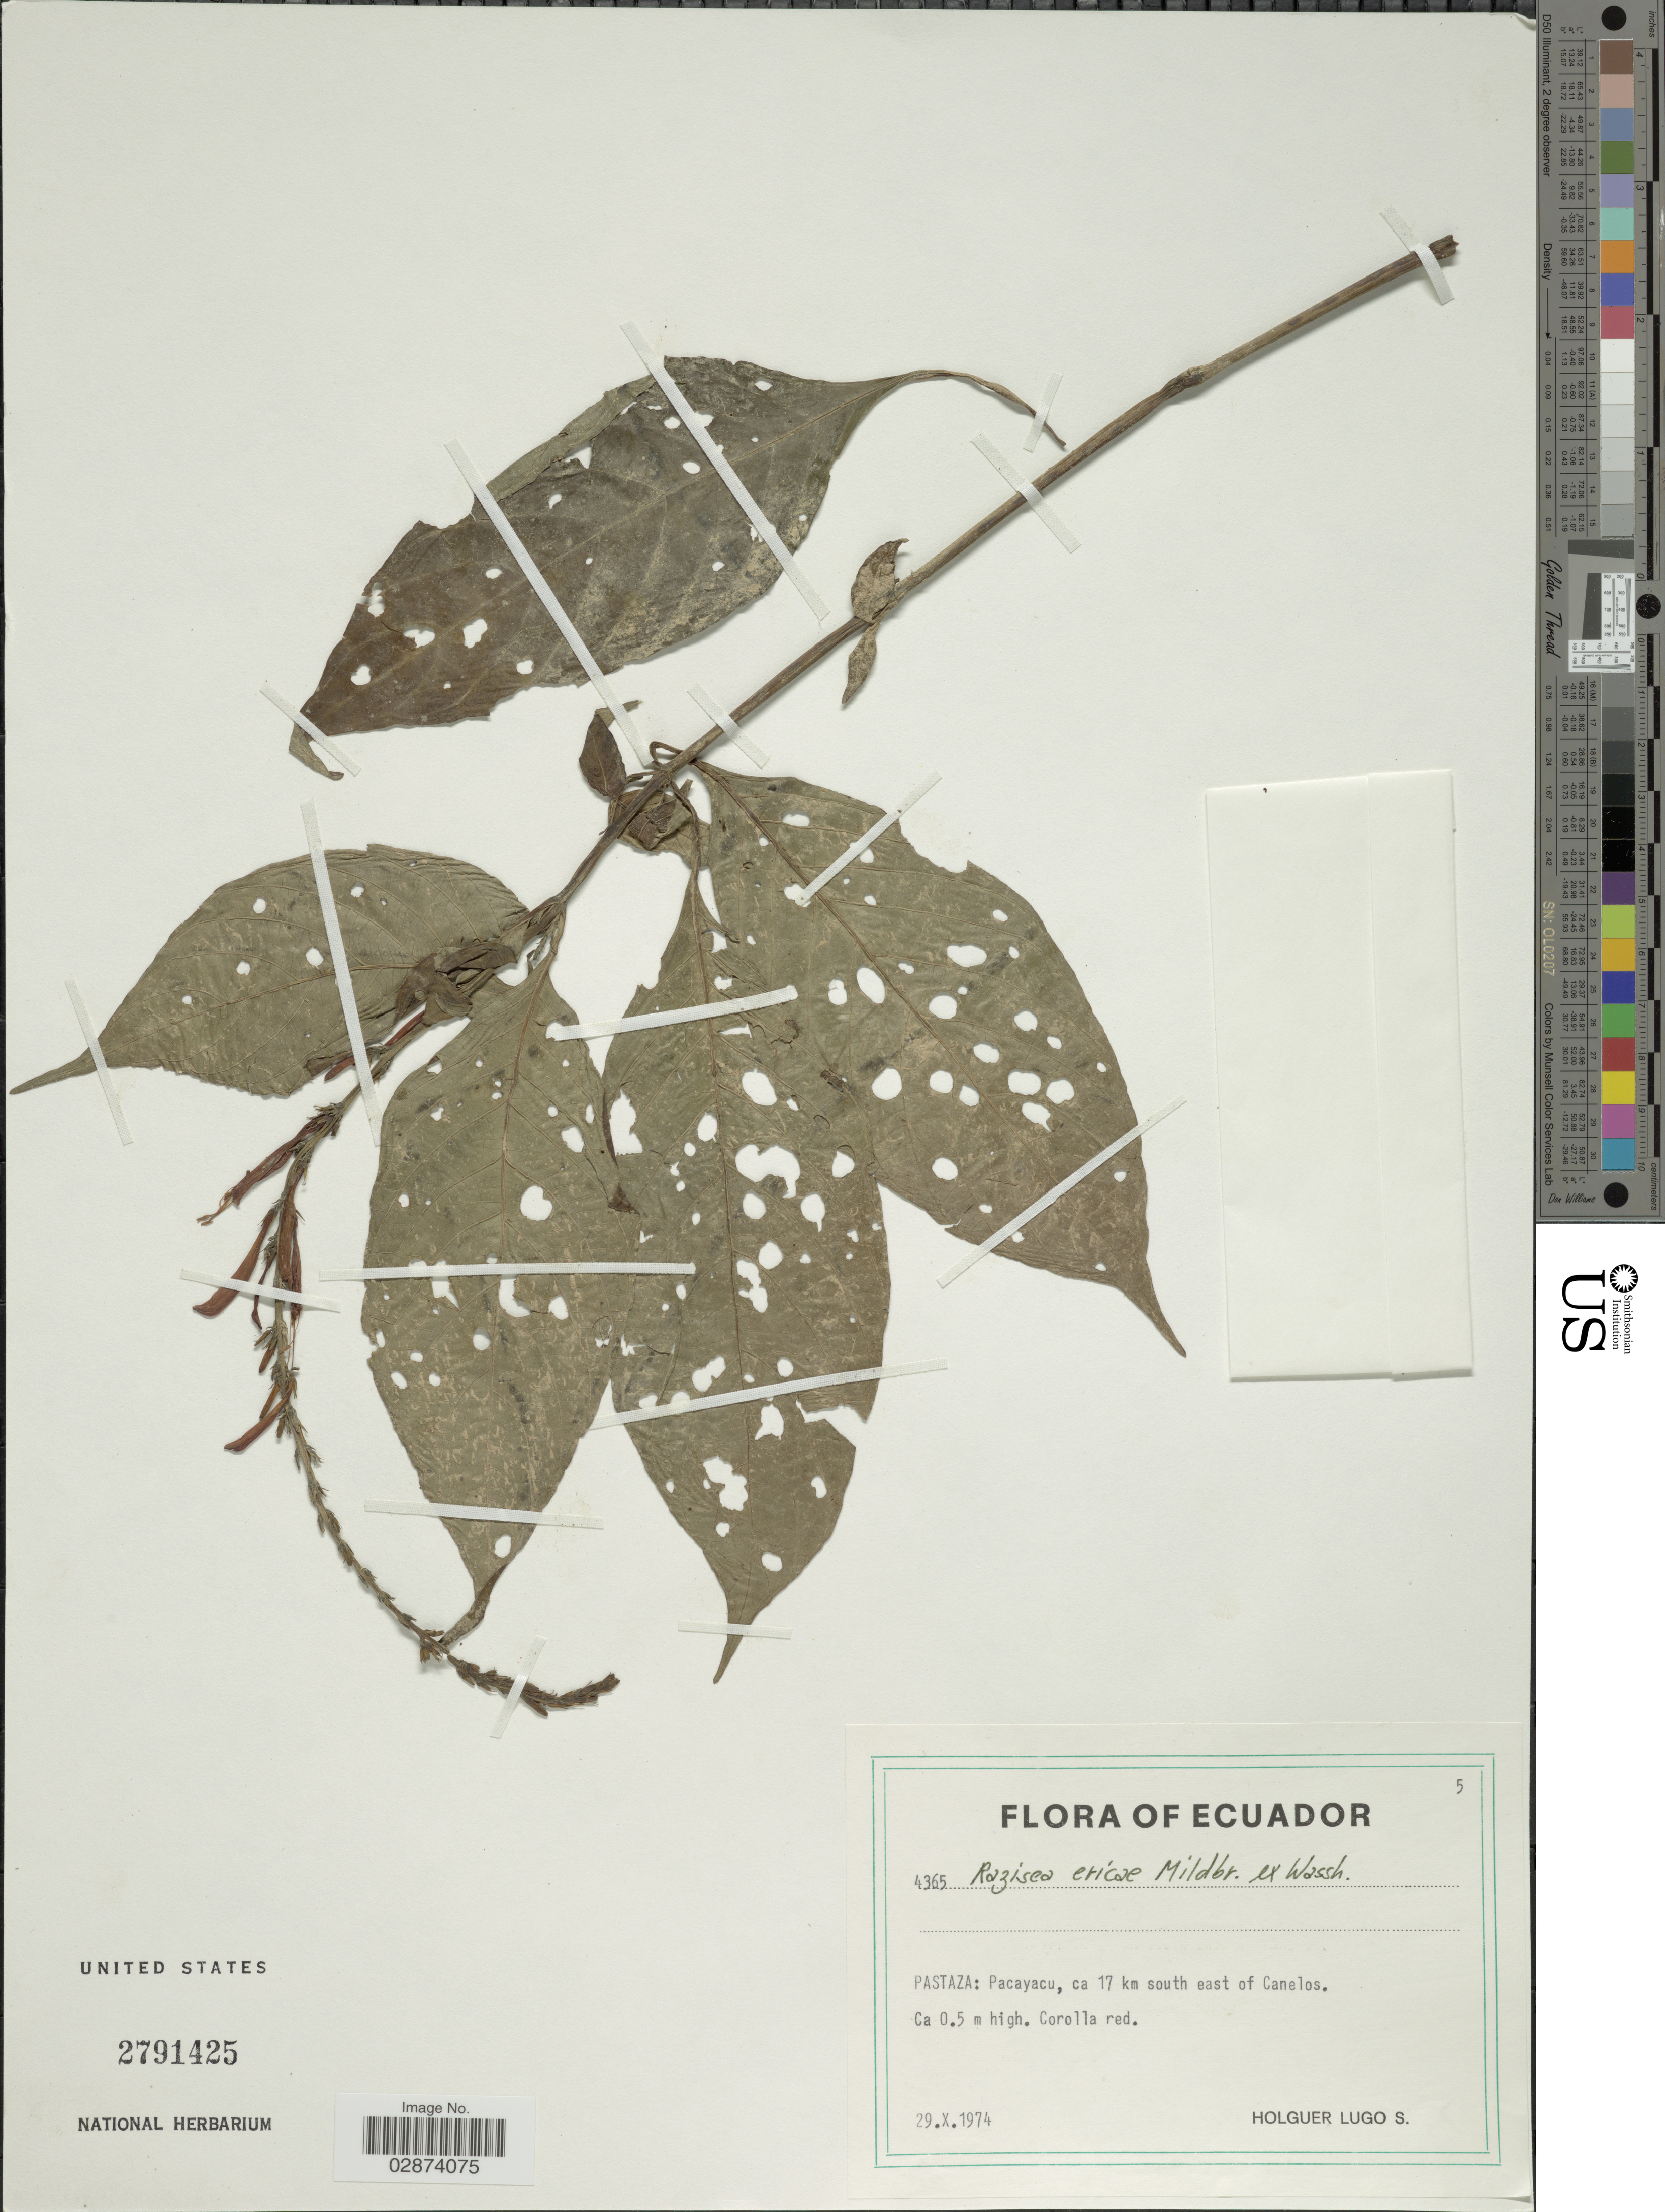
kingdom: Plantae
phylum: Tracheophyta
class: Magnoliopsida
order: Lamiales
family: Acanthaceae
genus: Razisea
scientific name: Razisea ericae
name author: Mildbr. ex Wassh.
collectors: H. Lugo S.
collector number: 4365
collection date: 1974-10-29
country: Ecuador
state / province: Pastaza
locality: Pacayacu, ca 17 km south east of Canelos.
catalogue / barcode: US 2791425